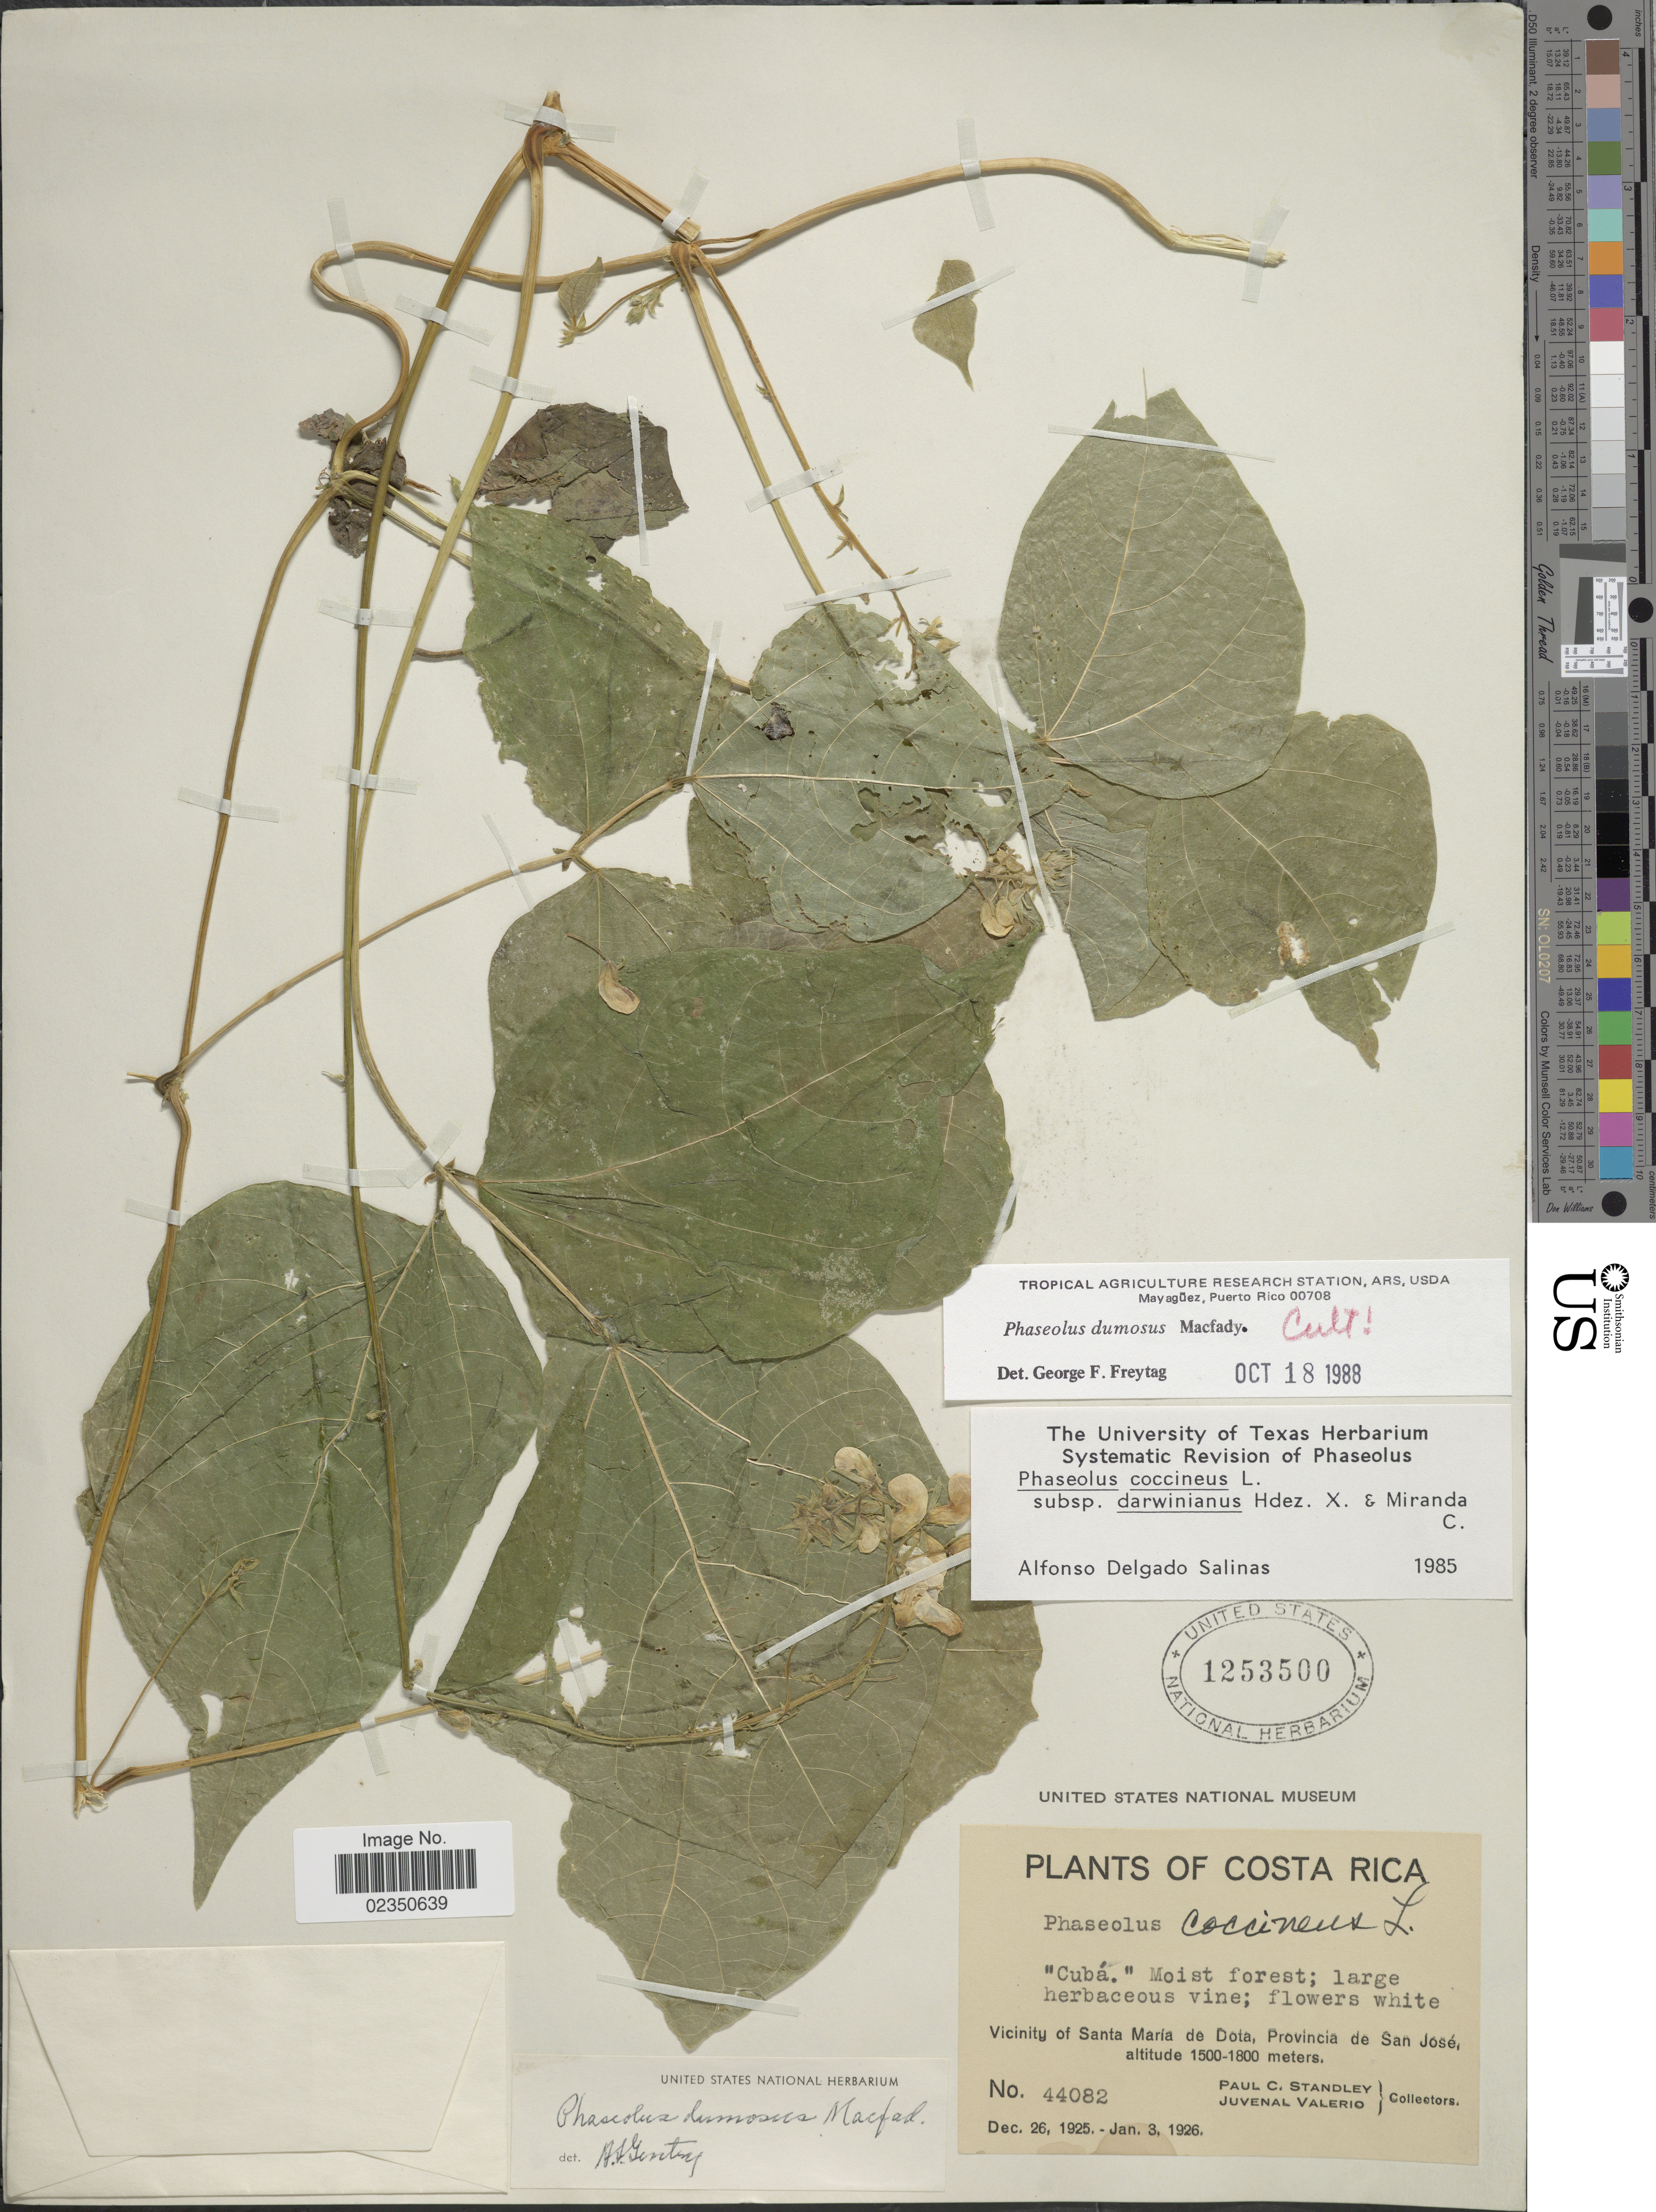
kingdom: Plantae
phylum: Tracheophyta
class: Magnoliopsida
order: Fabales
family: Fabaceae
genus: Phaseolus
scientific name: Phaseolus dumosus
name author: Macfad.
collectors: P. C. Standley & J. Valerio R.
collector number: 44082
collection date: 1925-12-26/1926-01-03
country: Costa Rica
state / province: San José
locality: Vicinity of Santa Maria de Dota.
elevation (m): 1500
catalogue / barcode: US 1253500